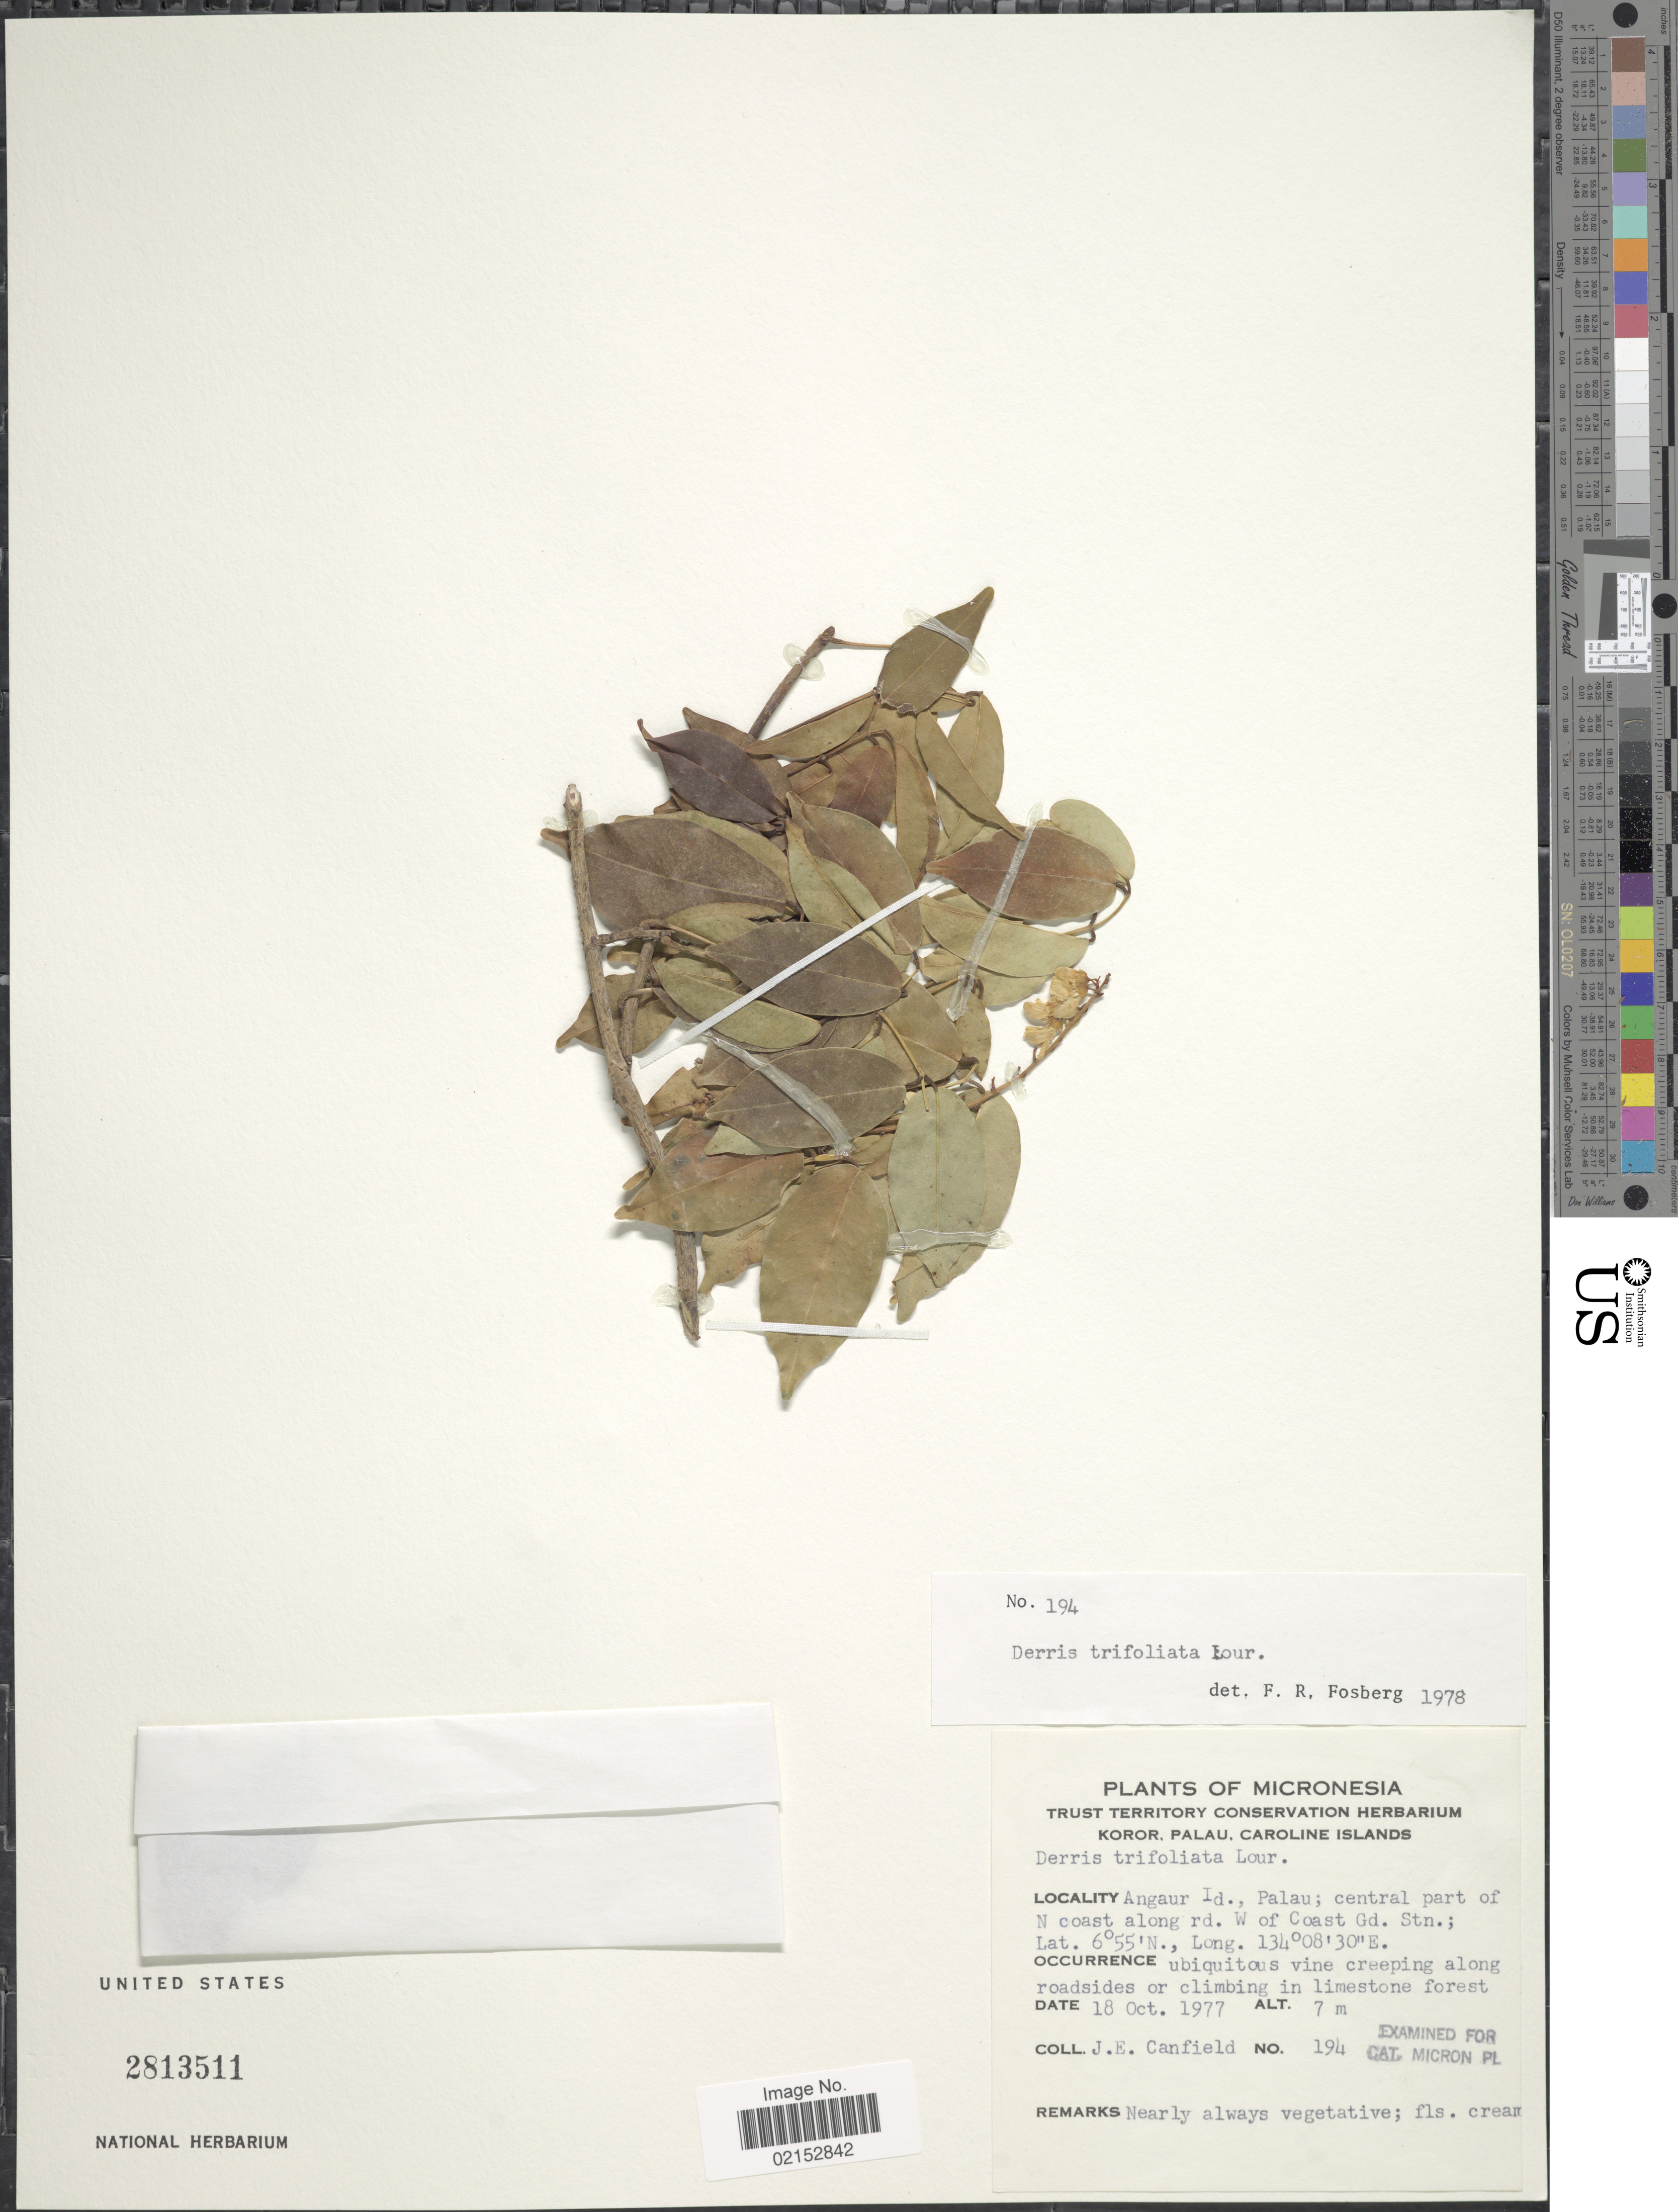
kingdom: Plantae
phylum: Tracheophyta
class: Magnoliopsida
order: Fabales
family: Fabaceae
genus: Derris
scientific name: Derris trifoliata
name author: Lour.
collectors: J. E. Canfield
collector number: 194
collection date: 1977-10-18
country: Palau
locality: Micronesia, Angaur Id., Palau, central part of N coast along rd. W of Coast Gd. Stn.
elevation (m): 7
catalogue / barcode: US 2813511